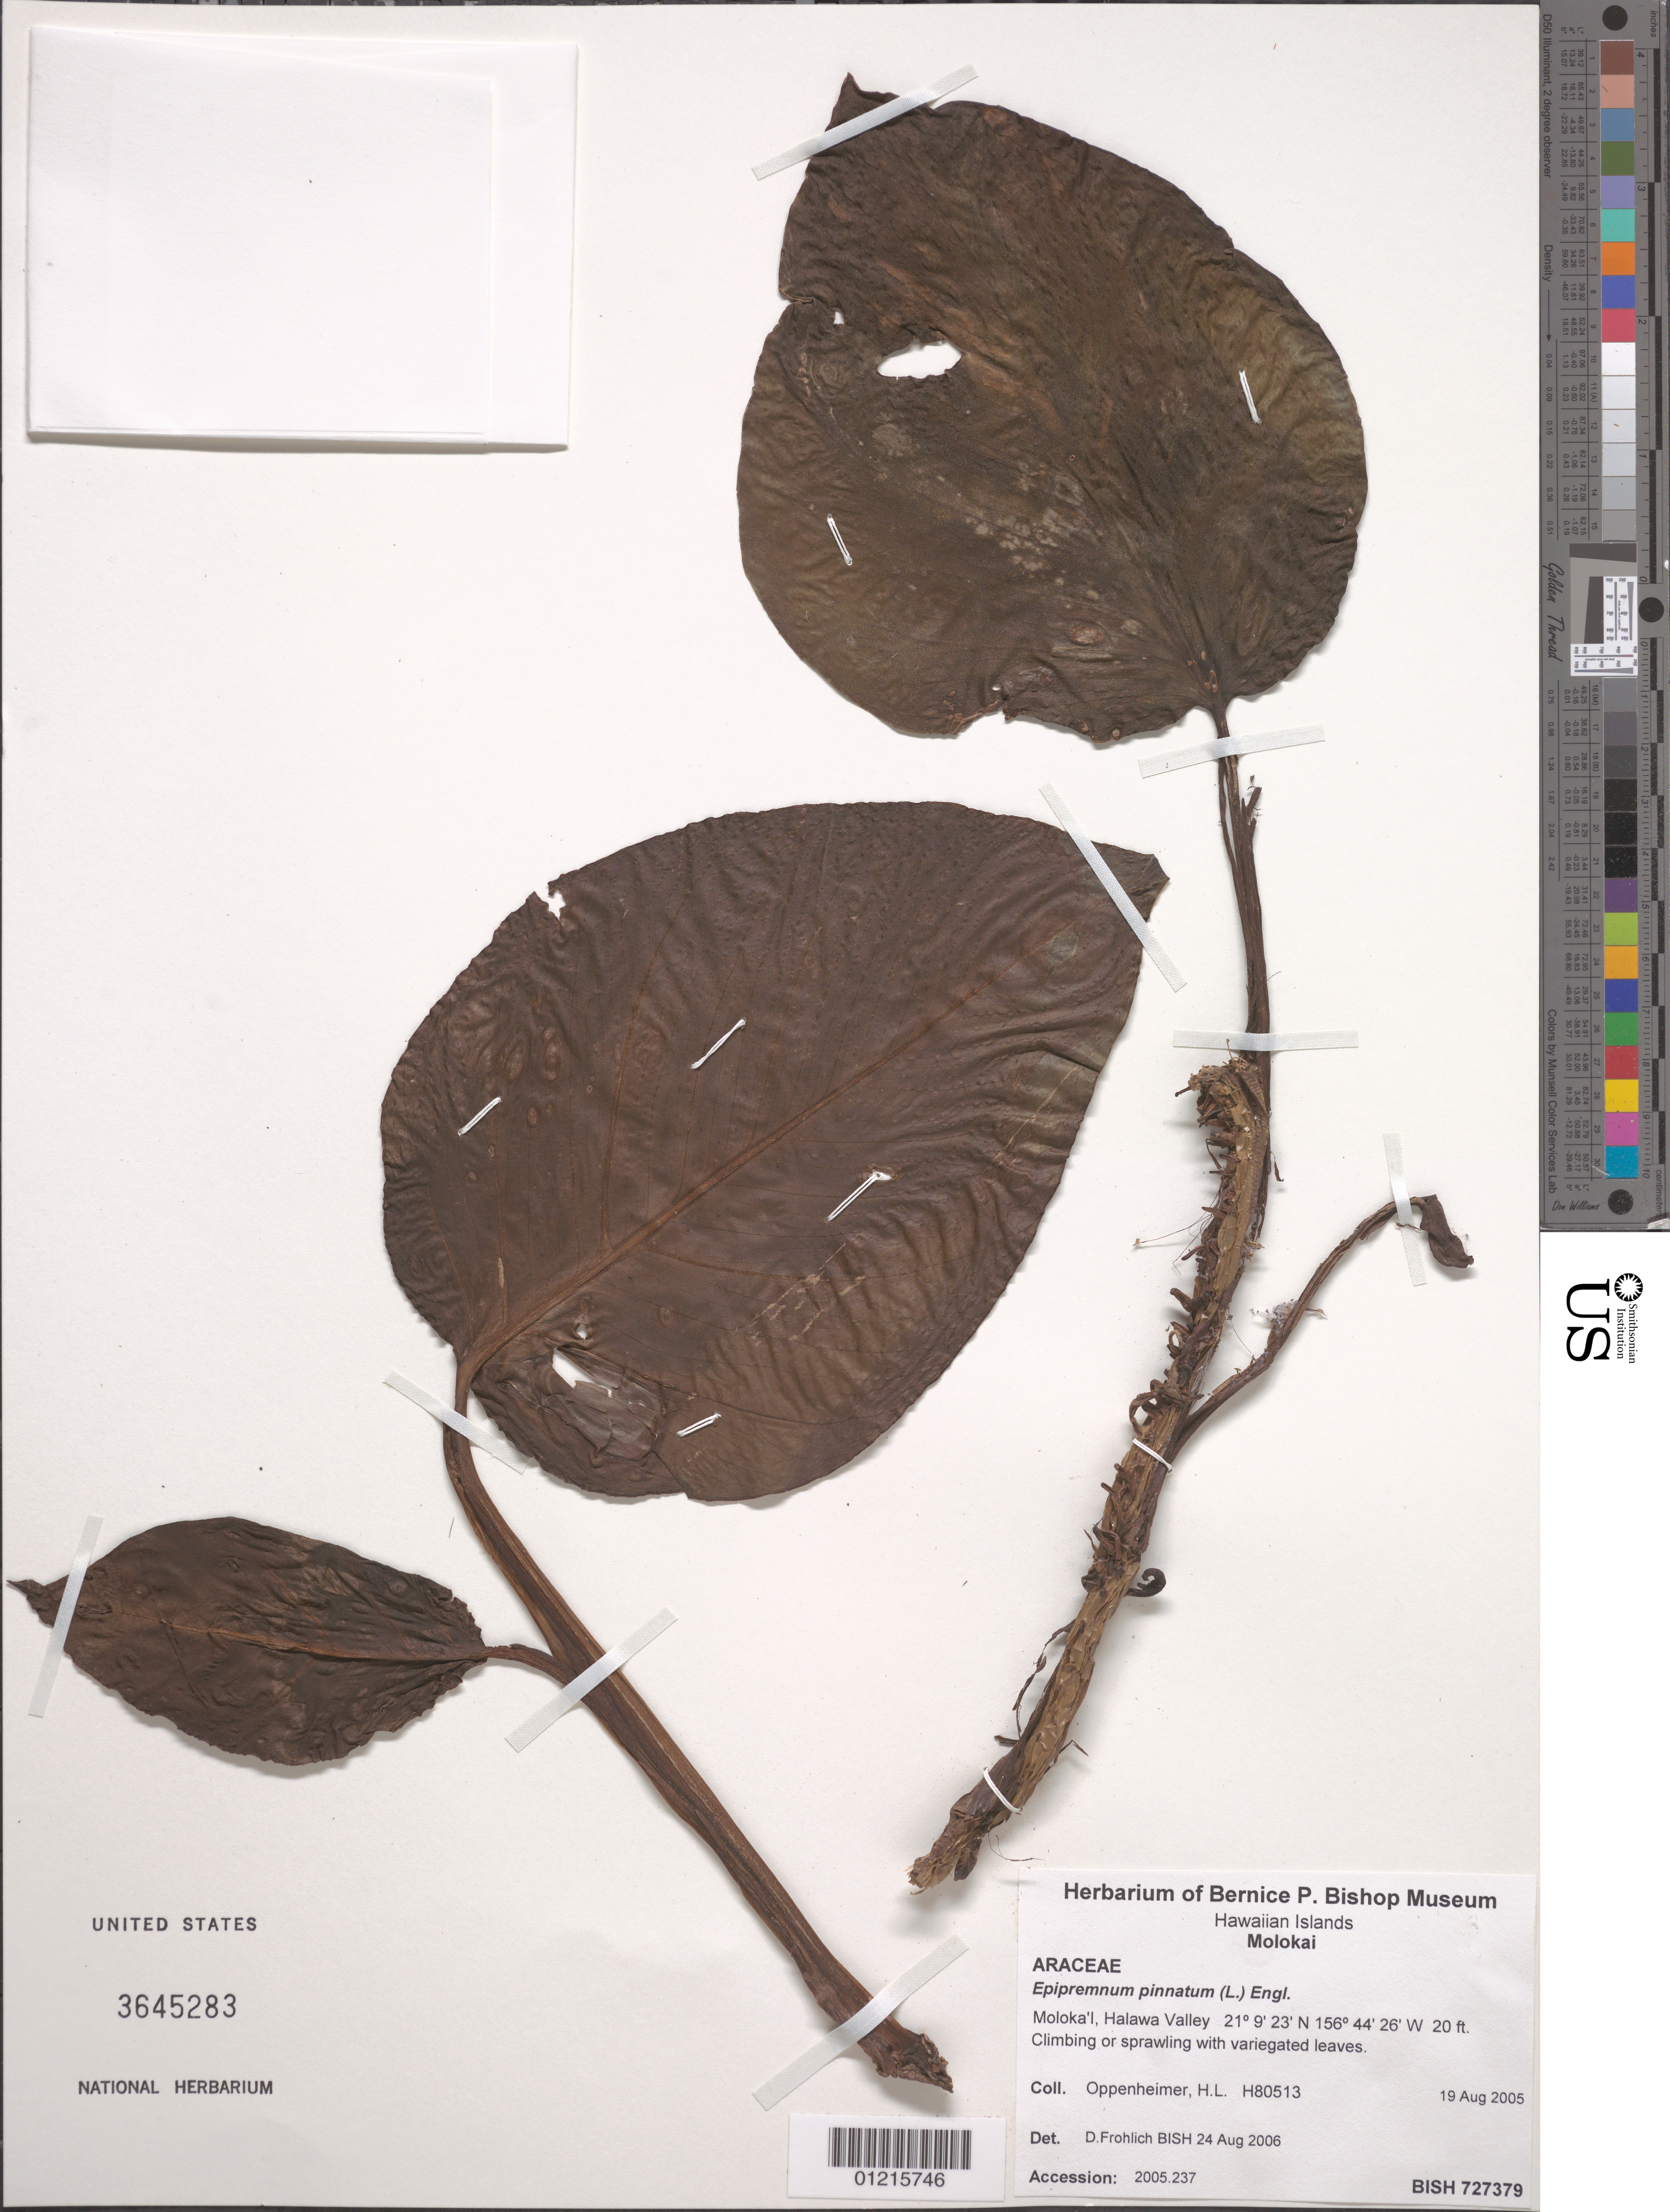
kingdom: Plantae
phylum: Tracheophyta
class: Liliopsida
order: Alismatales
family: Araceae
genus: Epipremnum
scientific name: Epipremnum aureum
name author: (Linden & André) G.S. Bunting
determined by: Faccenda, K.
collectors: H. L. Oppenheimer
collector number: H80513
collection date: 2005-08-19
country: United States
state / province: Hawaii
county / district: Maui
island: Moloka'i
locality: Halawa Valley.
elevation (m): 6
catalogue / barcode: US 3645283